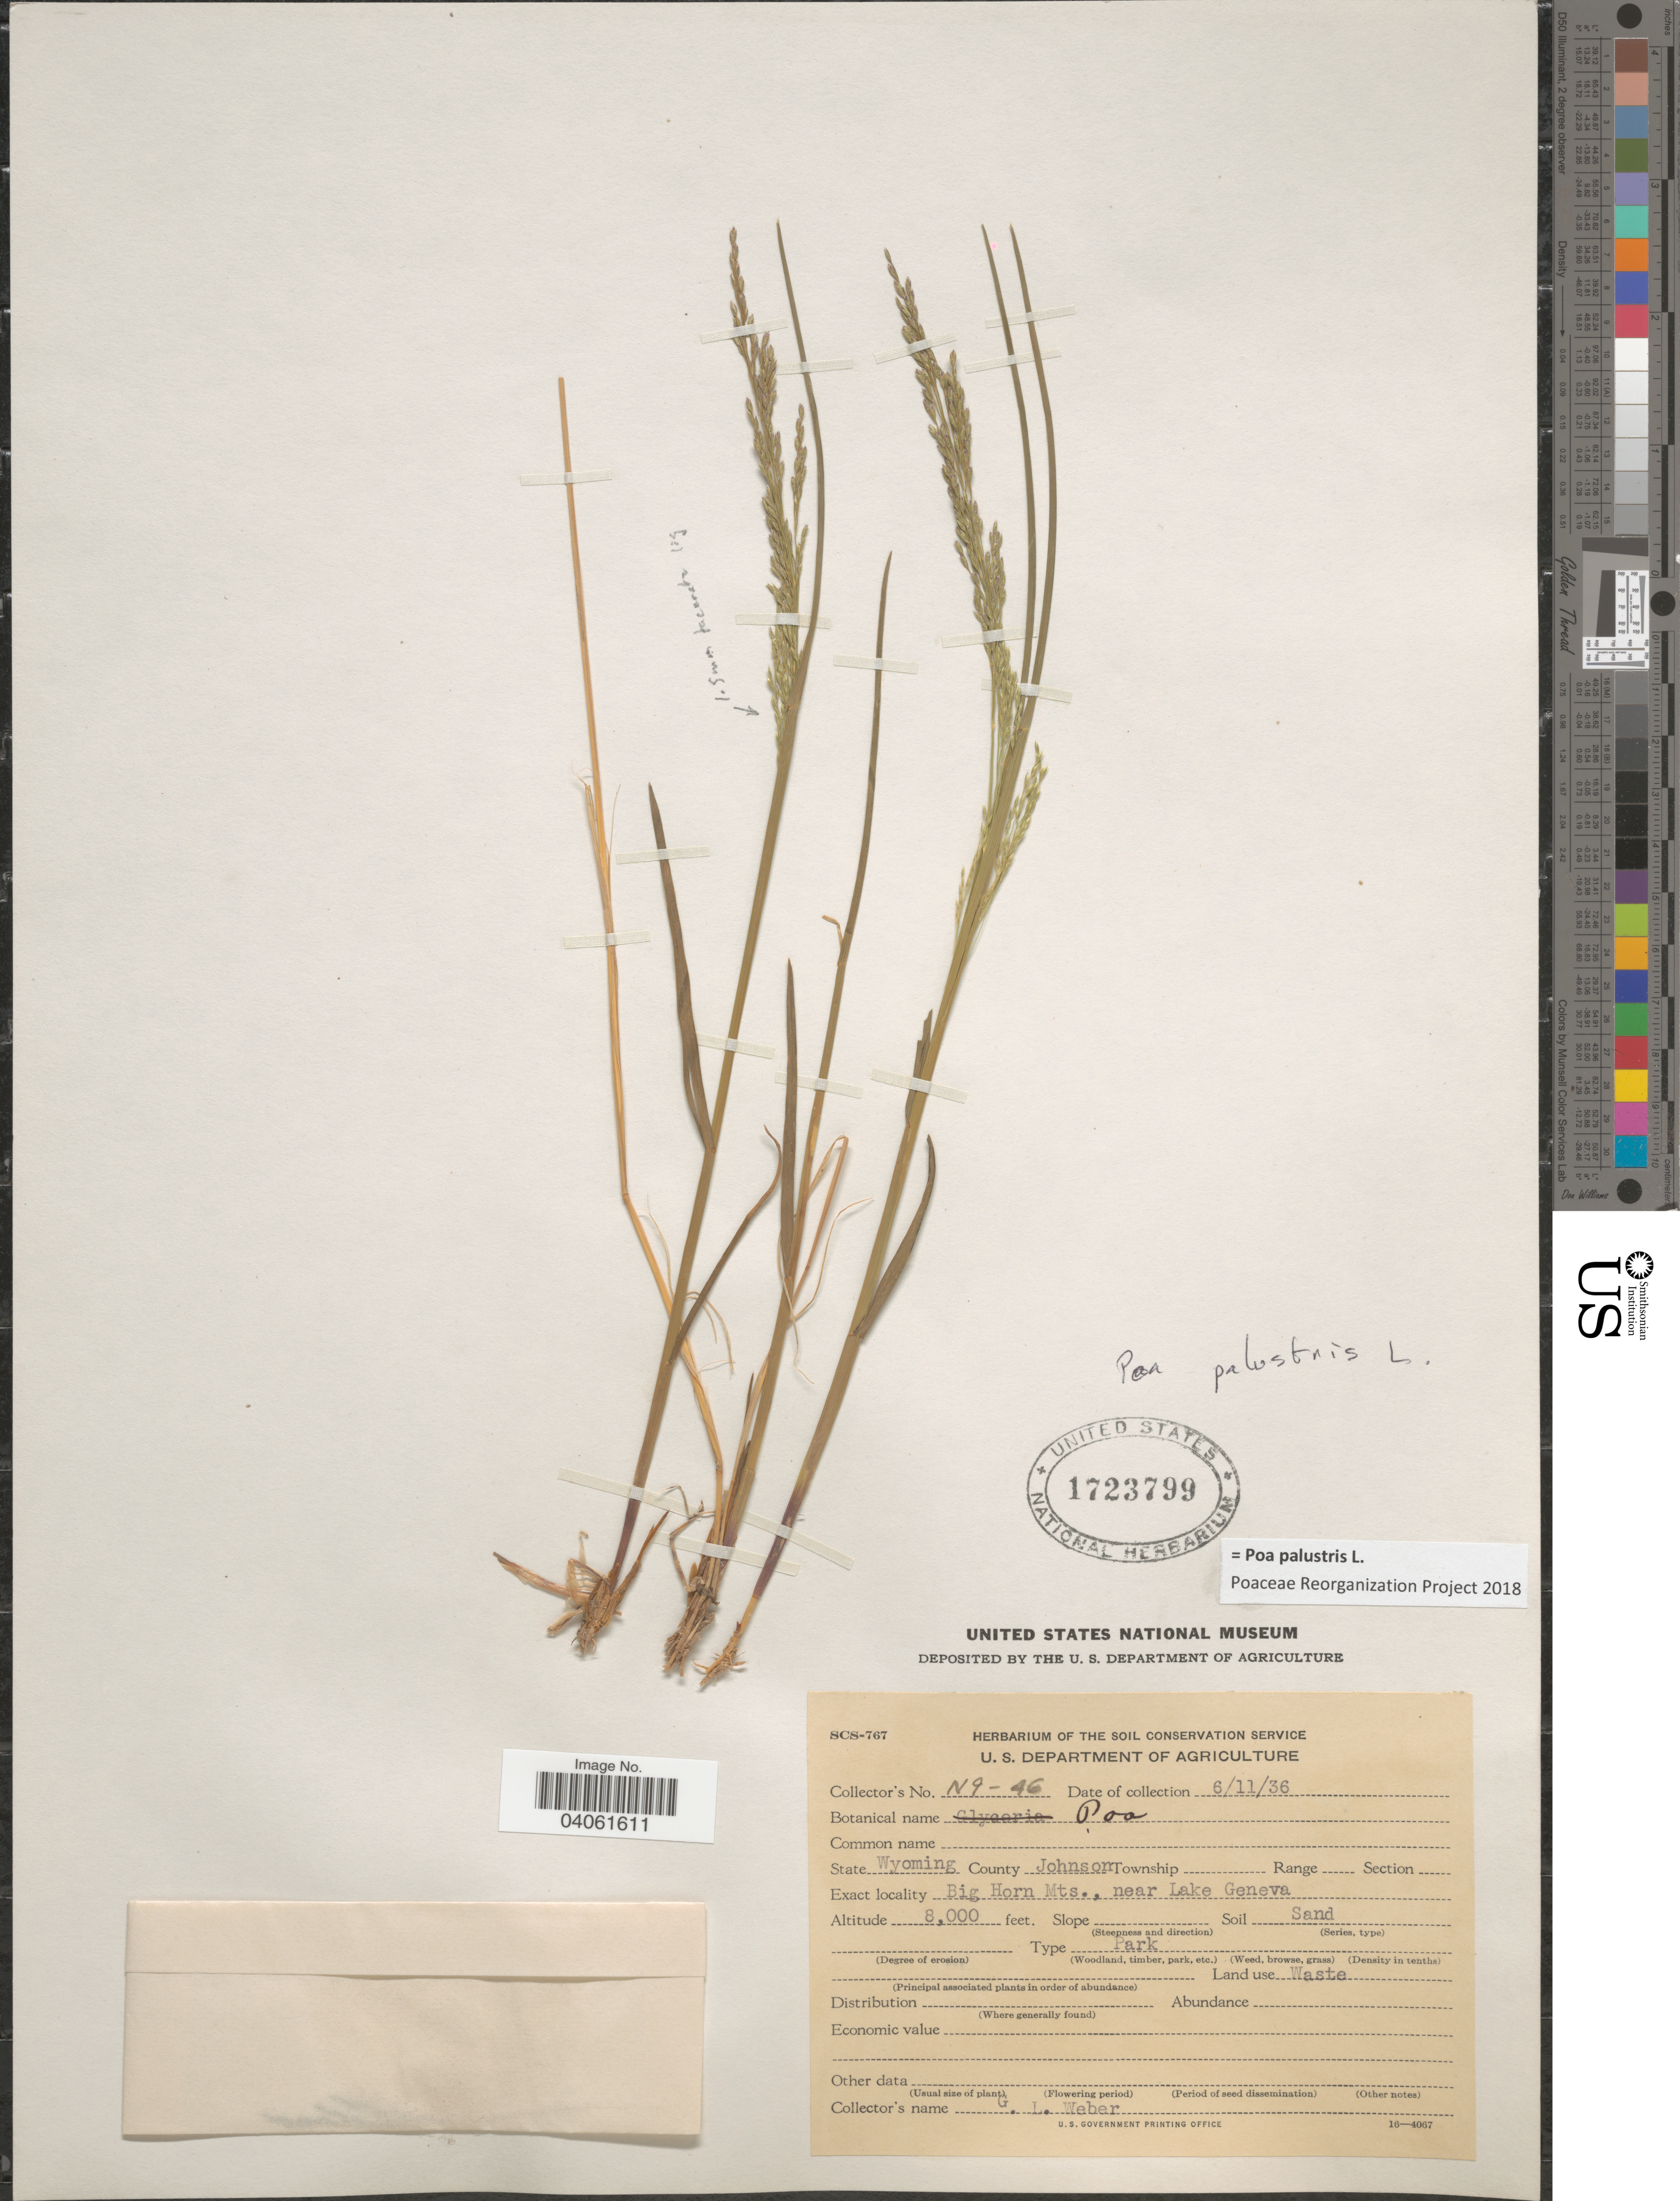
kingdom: Plantae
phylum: Tracheophyta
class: Liliopsida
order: Poales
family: Poaceae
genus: Poa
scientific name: Poa palustris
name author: L.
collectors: G. Weber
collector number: N9-46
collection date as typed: Transcribed d/m/y: 11/6/36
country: United States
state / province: Wyoming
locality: County Johnson. Big Horn Mts., near Lake Geneva.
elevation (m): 2438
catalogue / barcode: US 1723799